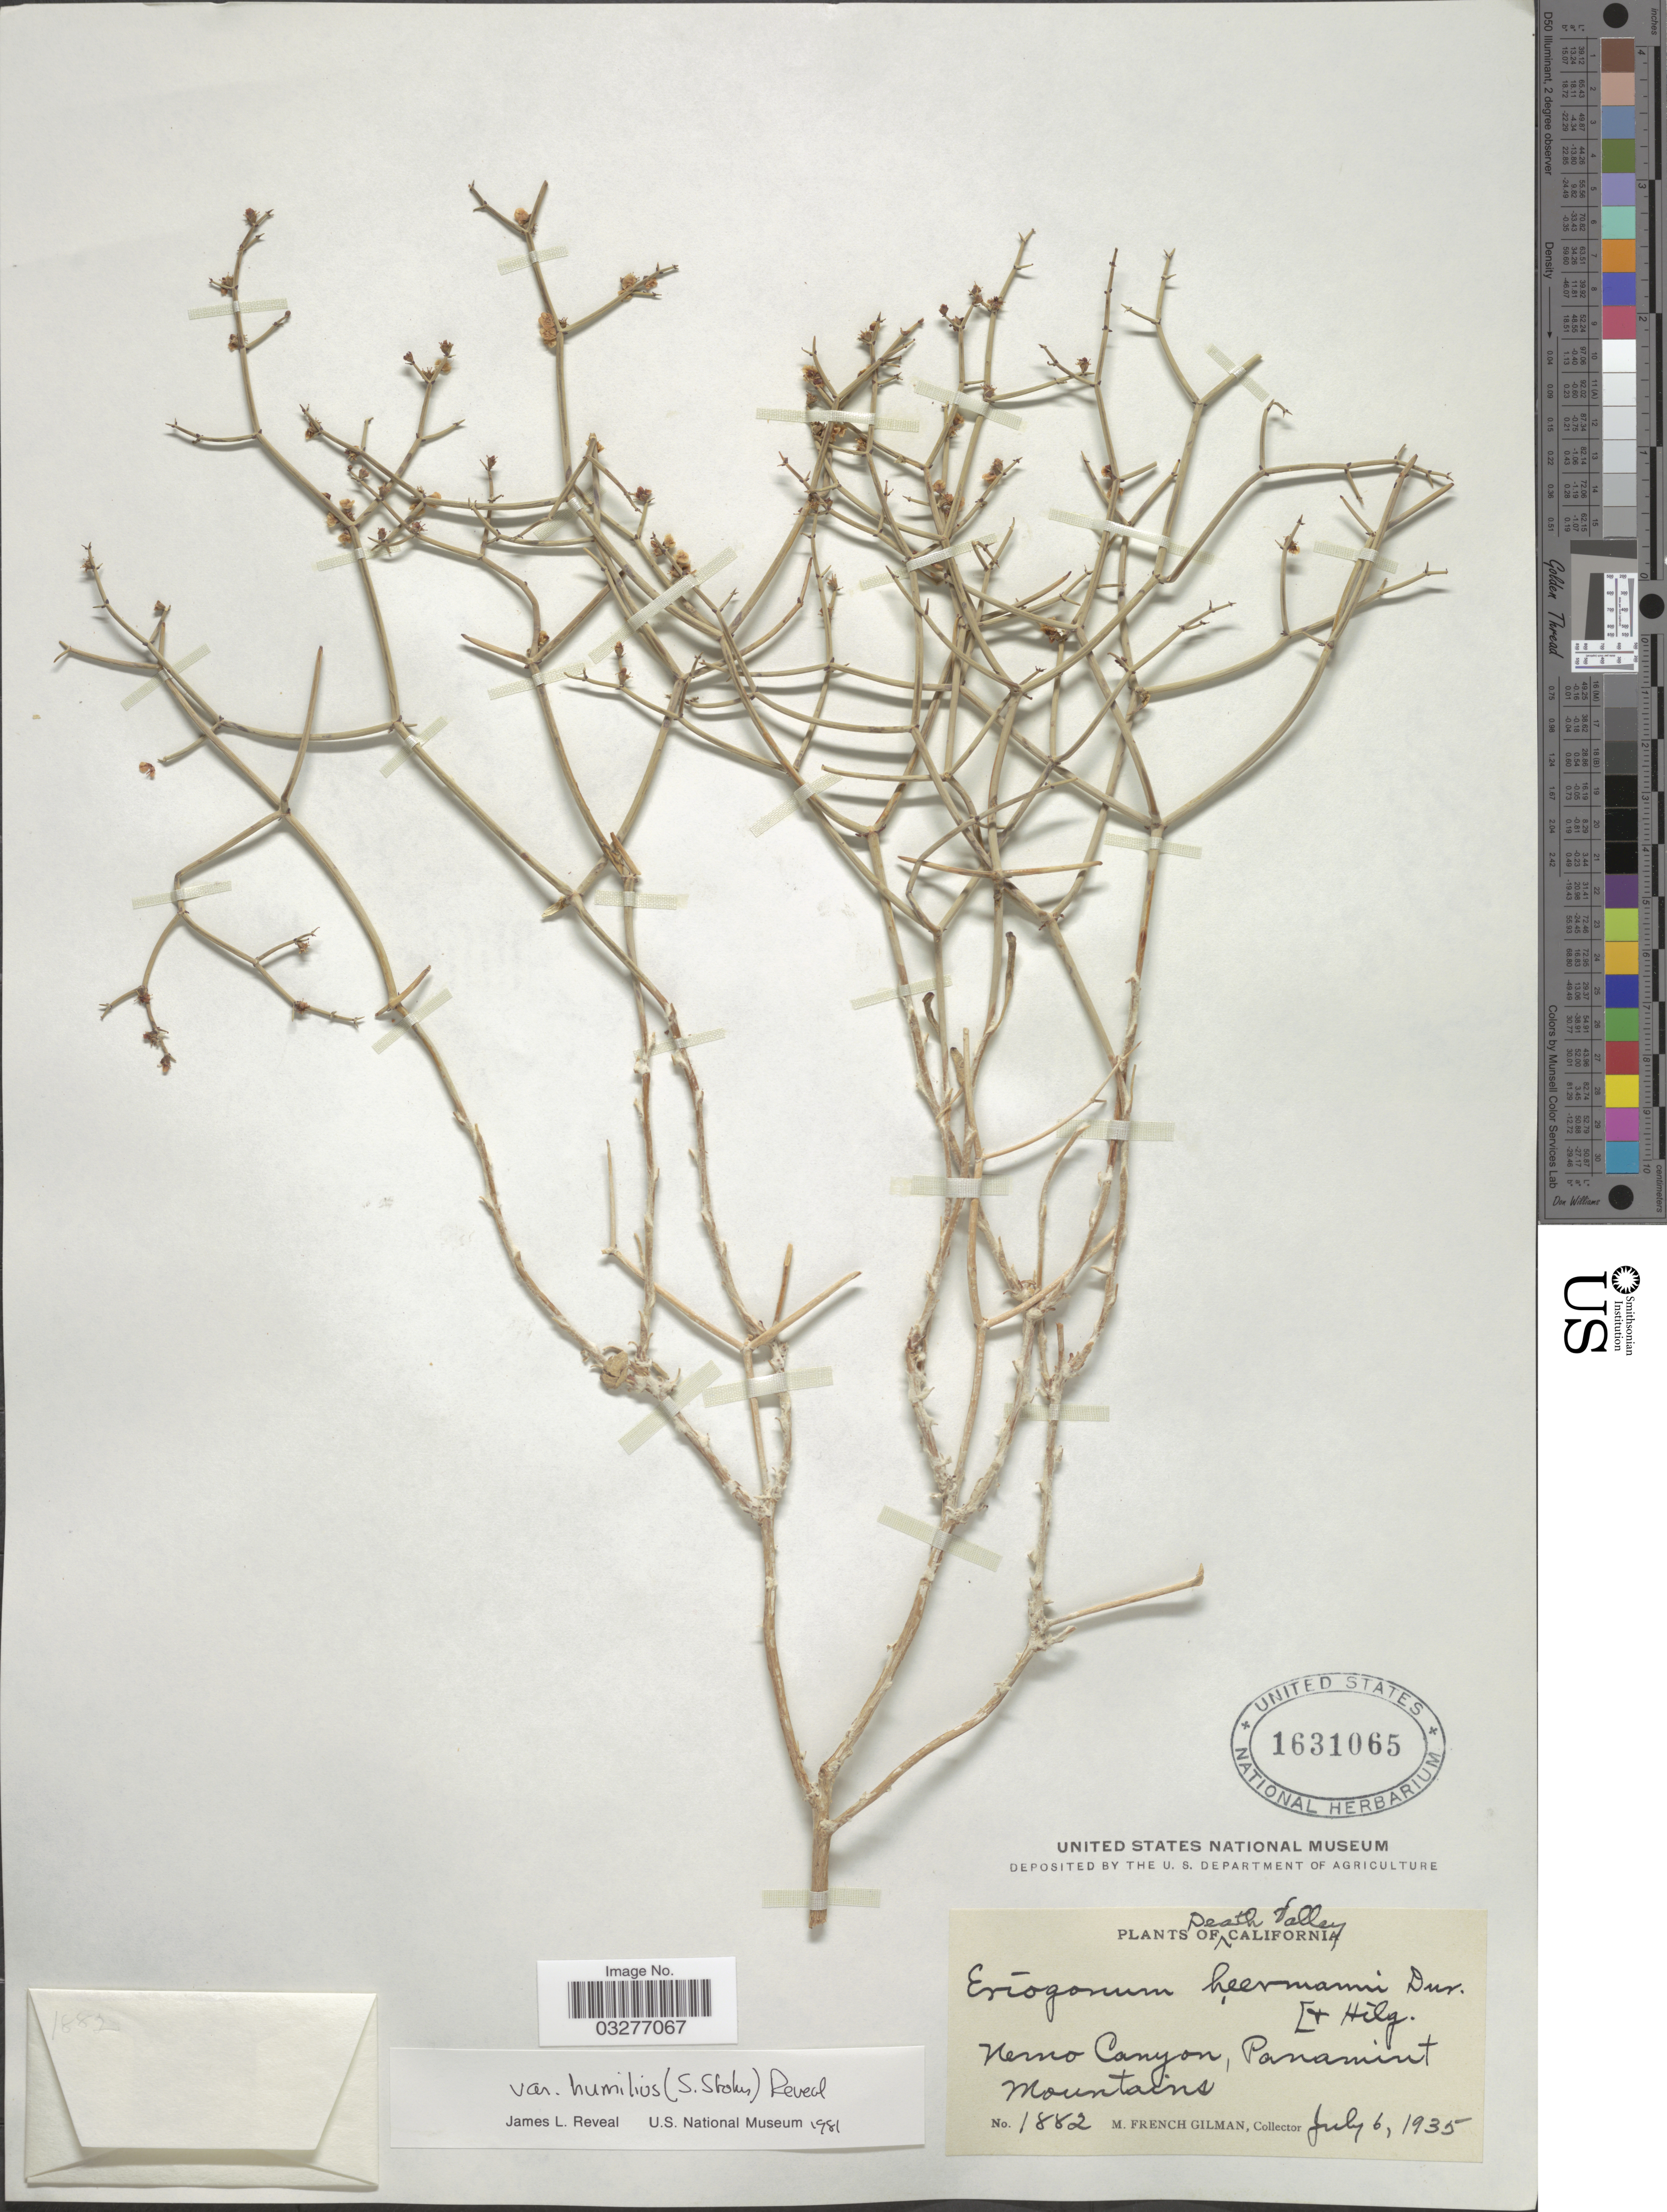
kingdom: Plantae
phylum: Tracheophyta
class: Magnoliopsida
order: Caryophyllales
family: Polygonaceae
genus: Eriogonum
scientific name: Eriogonum heermannii var. humilius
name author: (S. Stokes) Reveal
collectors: M. F. Gilman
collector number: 1882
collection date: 1935-07-06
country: United States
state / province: California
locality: Death Valley. Nemo Canyon, Panamint Mountains.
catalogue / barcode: US 1631065